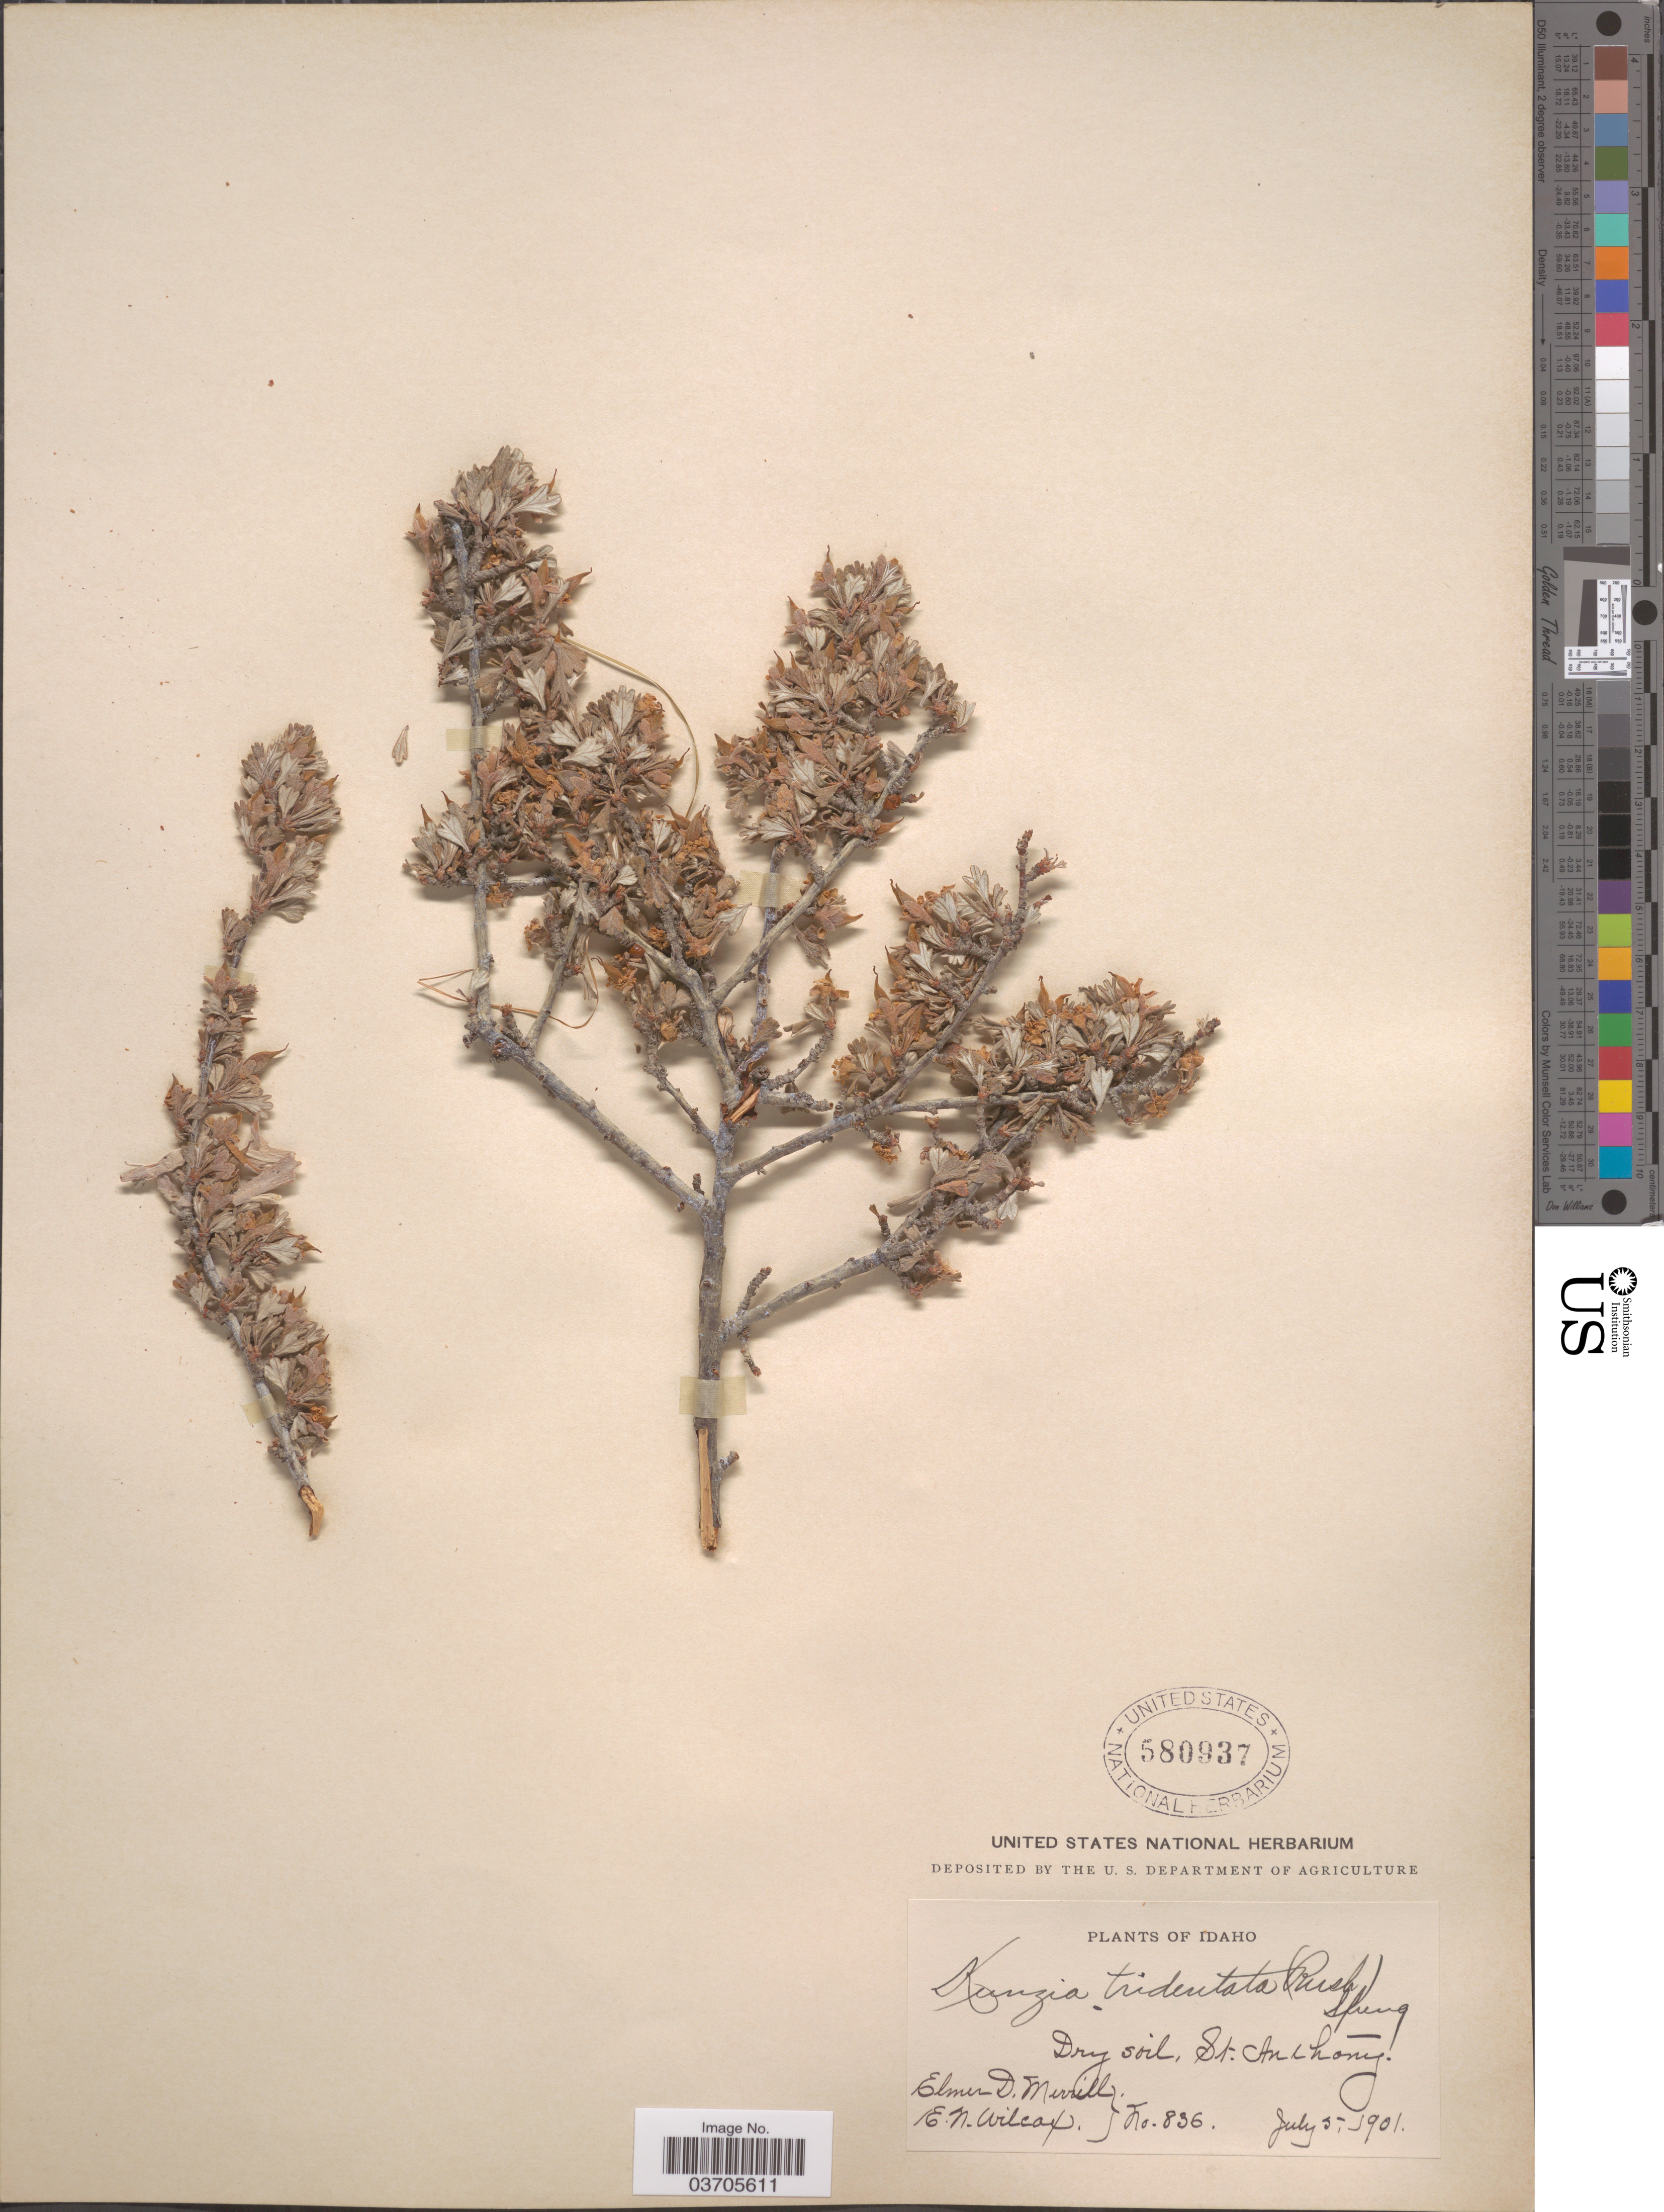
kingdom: Plantae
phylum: Tracheophyta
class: Magnoliopsida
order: Rosales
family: Rosaceae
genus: Purshia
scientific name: Purshia tridentata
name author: (Pursh) DC.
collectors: E. D. Merrill & E. Wilcox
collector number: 836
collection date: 1901-07-05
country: United States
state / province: Idaho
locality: St. Anthony.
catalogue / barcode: US 580937